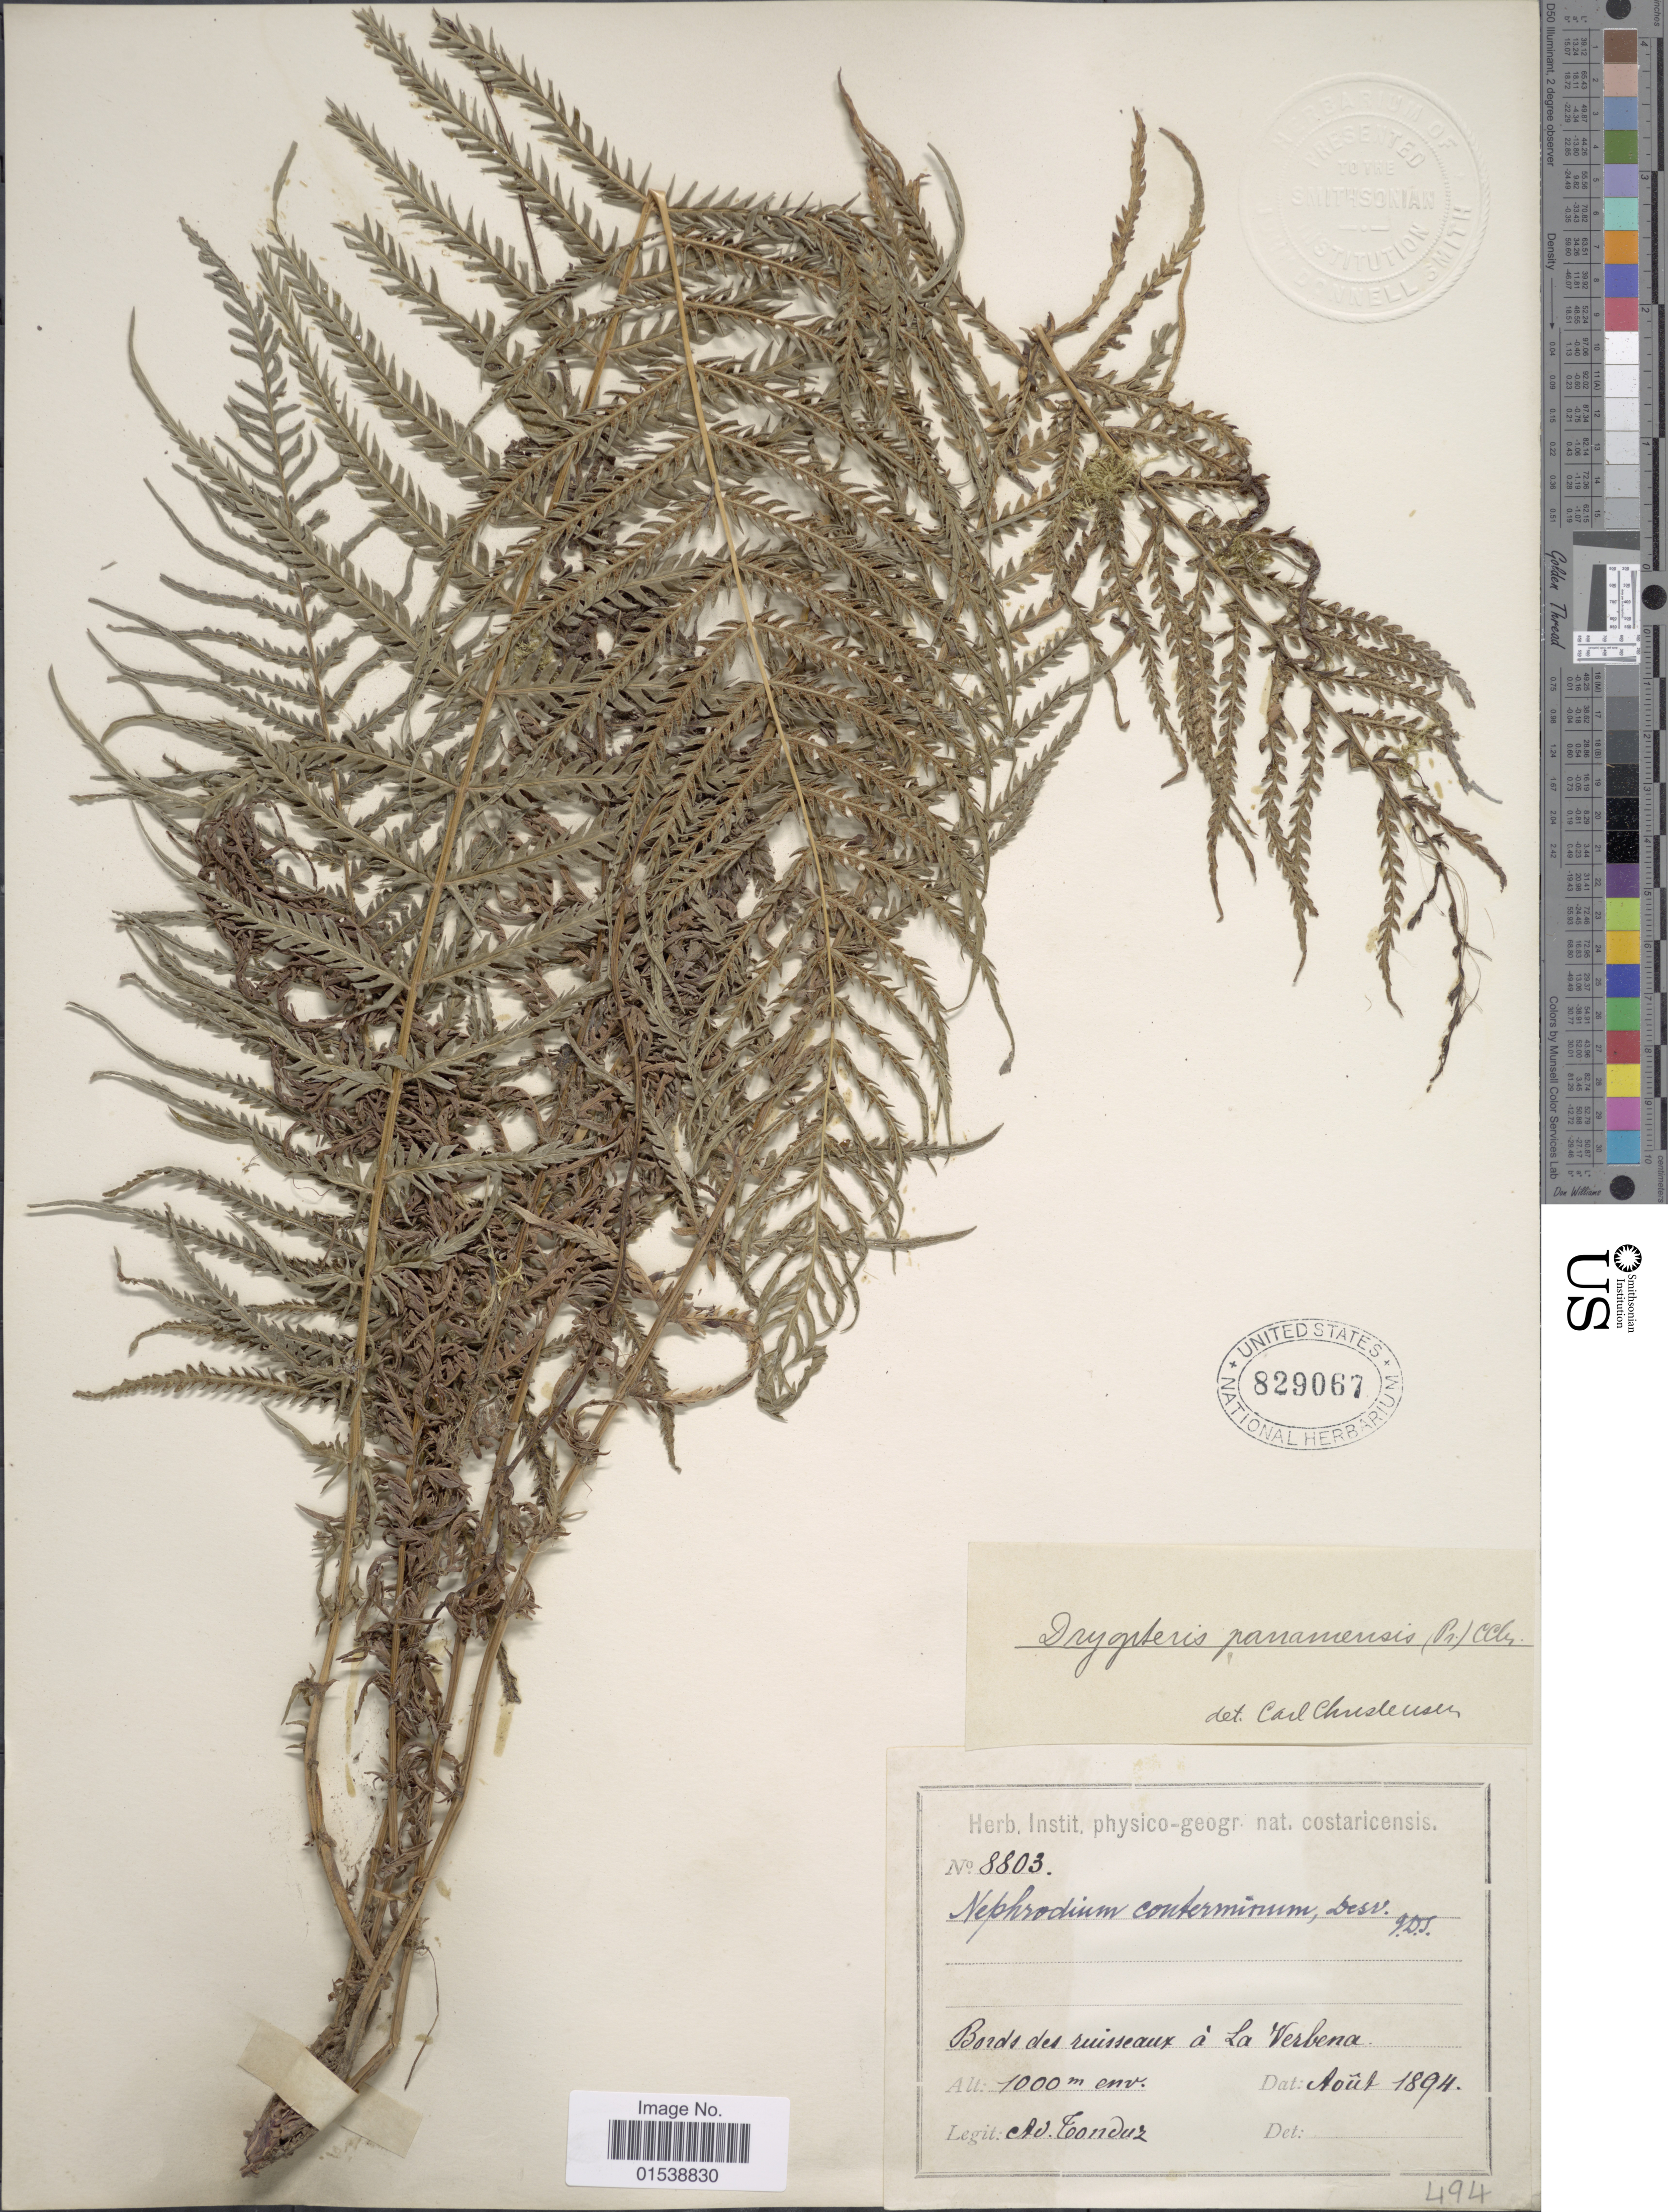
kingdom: Plantae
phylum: Tracheophyta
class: Polypodiopsida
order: Polypodiales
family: Thelypteridaceae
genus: Amauropelta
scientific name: Amauropelta resinifera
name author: (Desv.) Pic. Serm.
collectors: A. Tonduz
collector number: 8803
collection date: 1894-08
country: Costa Rica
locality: Bords des ruisseaux a La Verbena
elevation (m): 1000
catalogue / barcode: US 829067